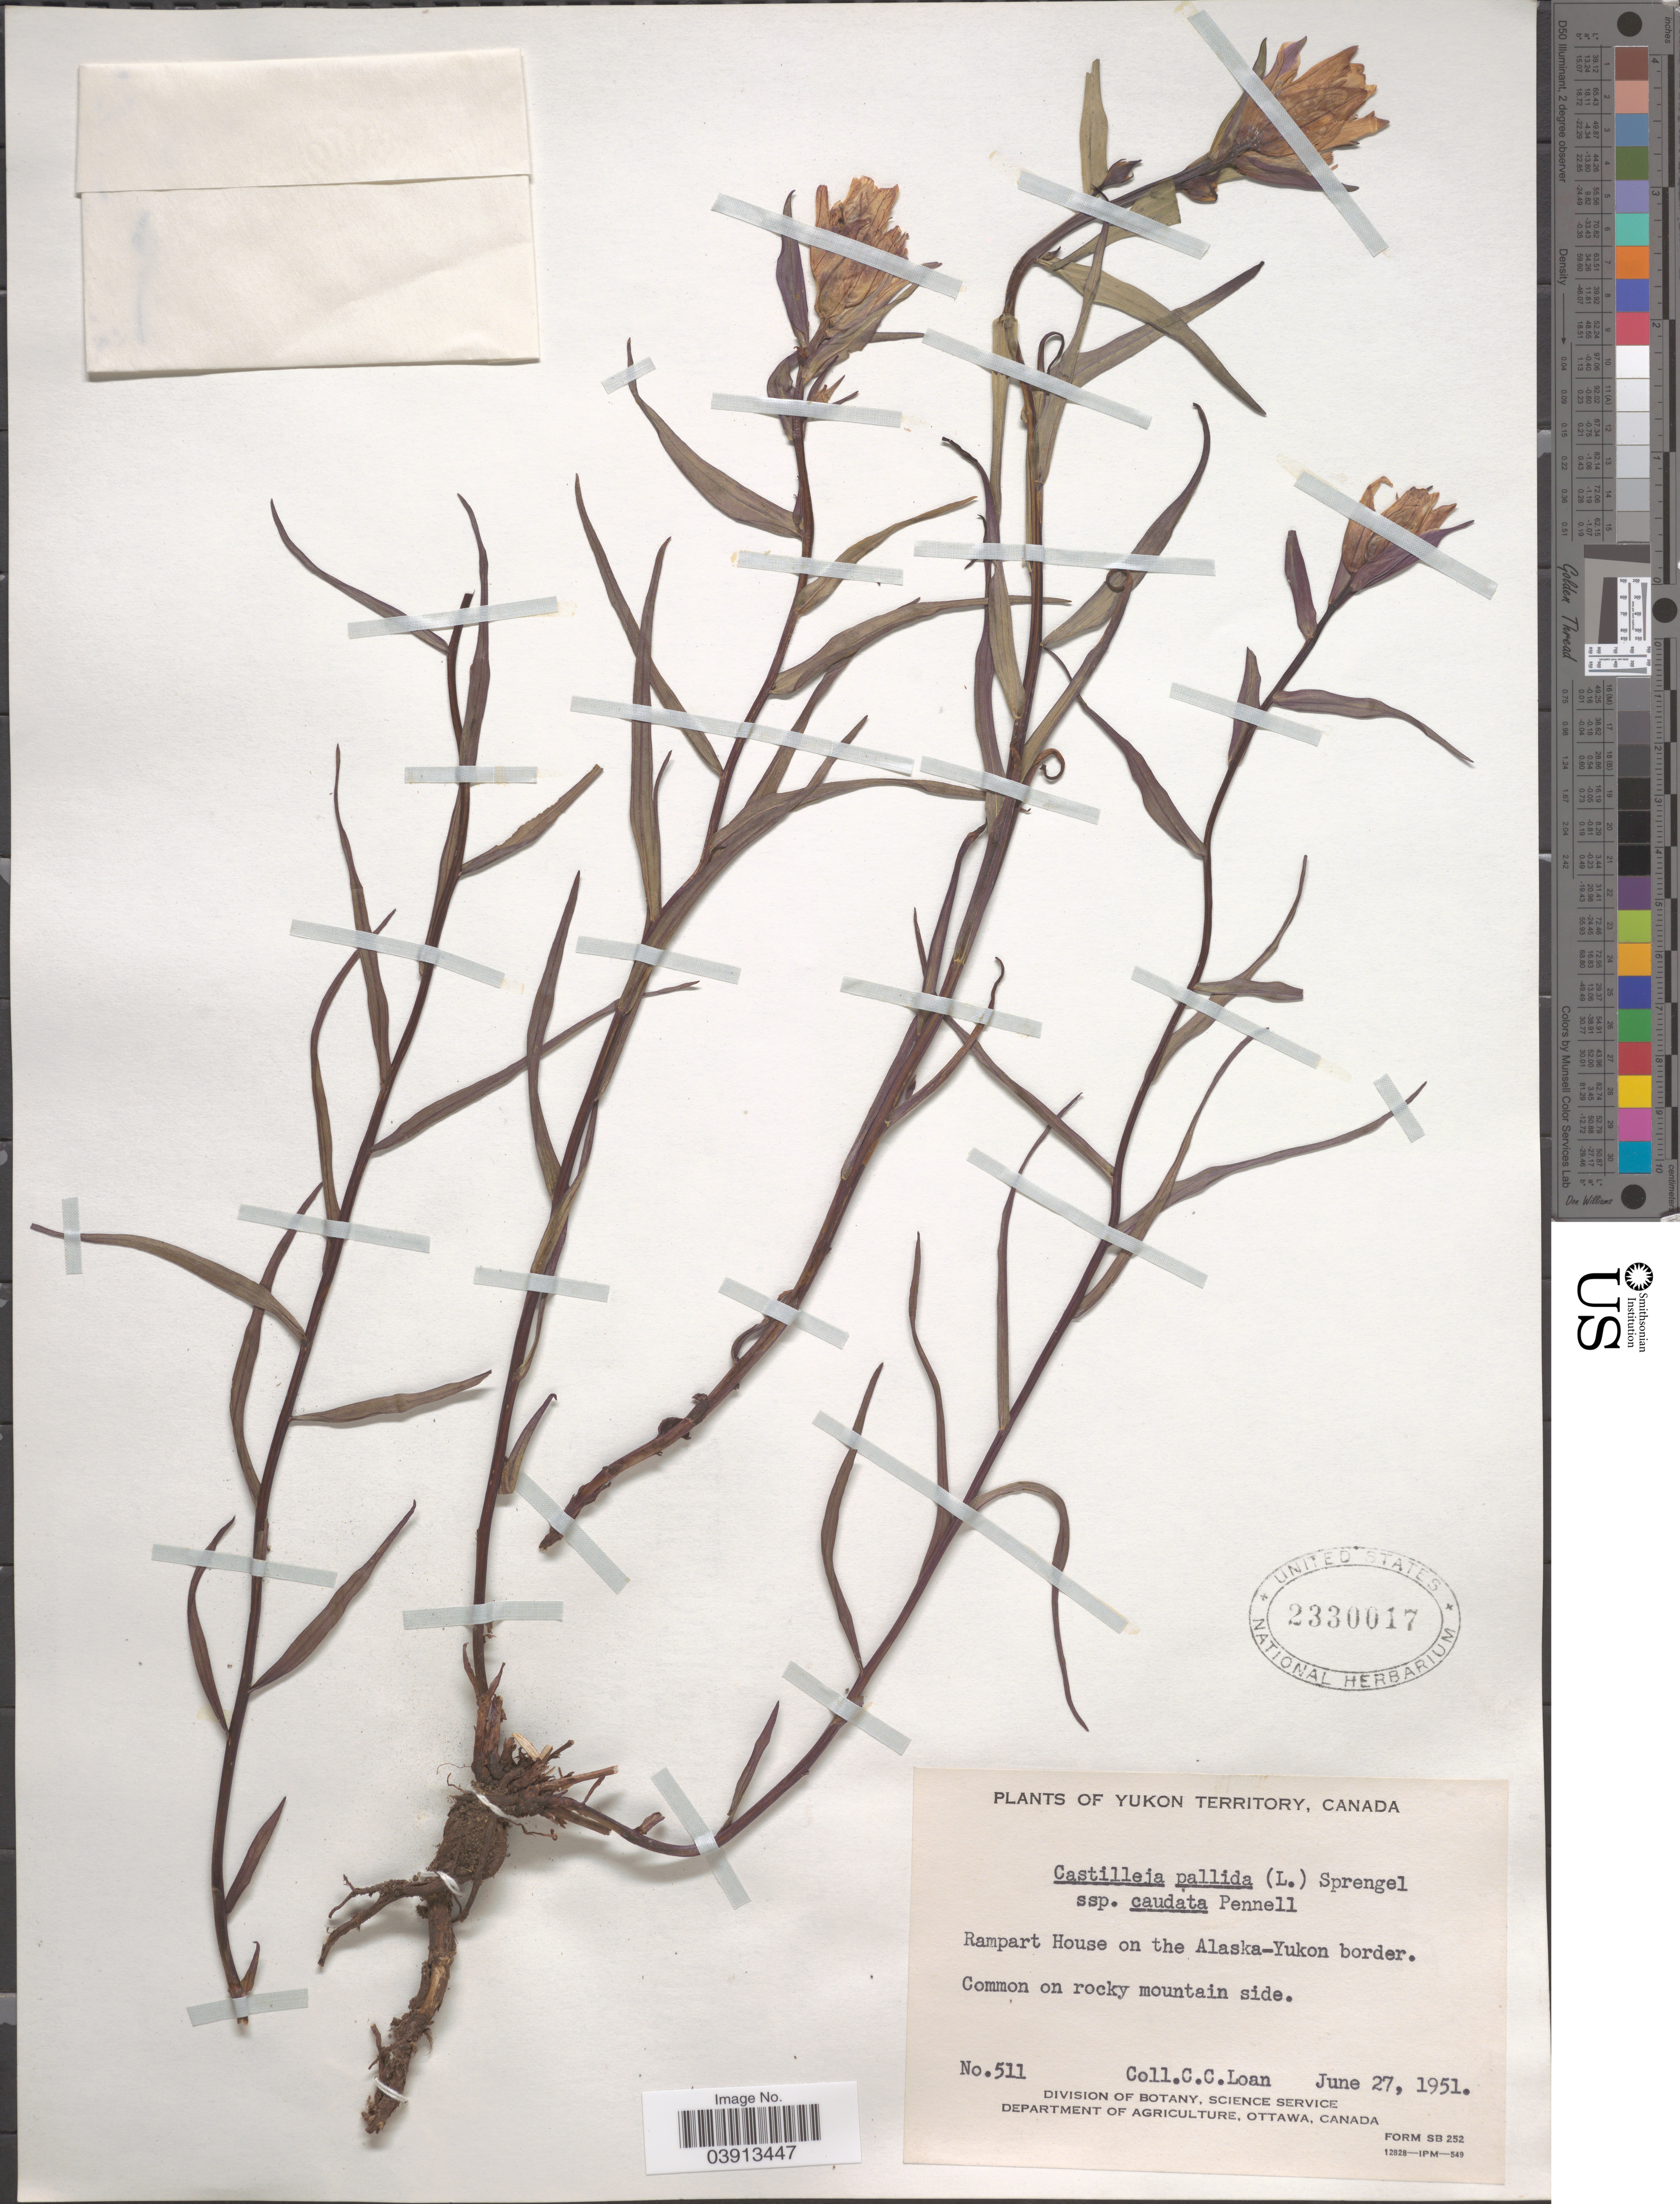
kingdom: Plantae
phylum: Tracheophyta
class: Magnoliopsida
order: Lamiales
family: Orobanchaceae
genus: Castilleja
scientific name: Castilleja pallida var. caudata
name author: (Pennell) B. Boivin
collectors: C. Loan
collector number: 511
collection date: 1951-06-27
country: Canada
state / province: Yukon Territory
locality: Rampart House on the Alaska-Yukon border.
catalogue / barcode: US 2330017